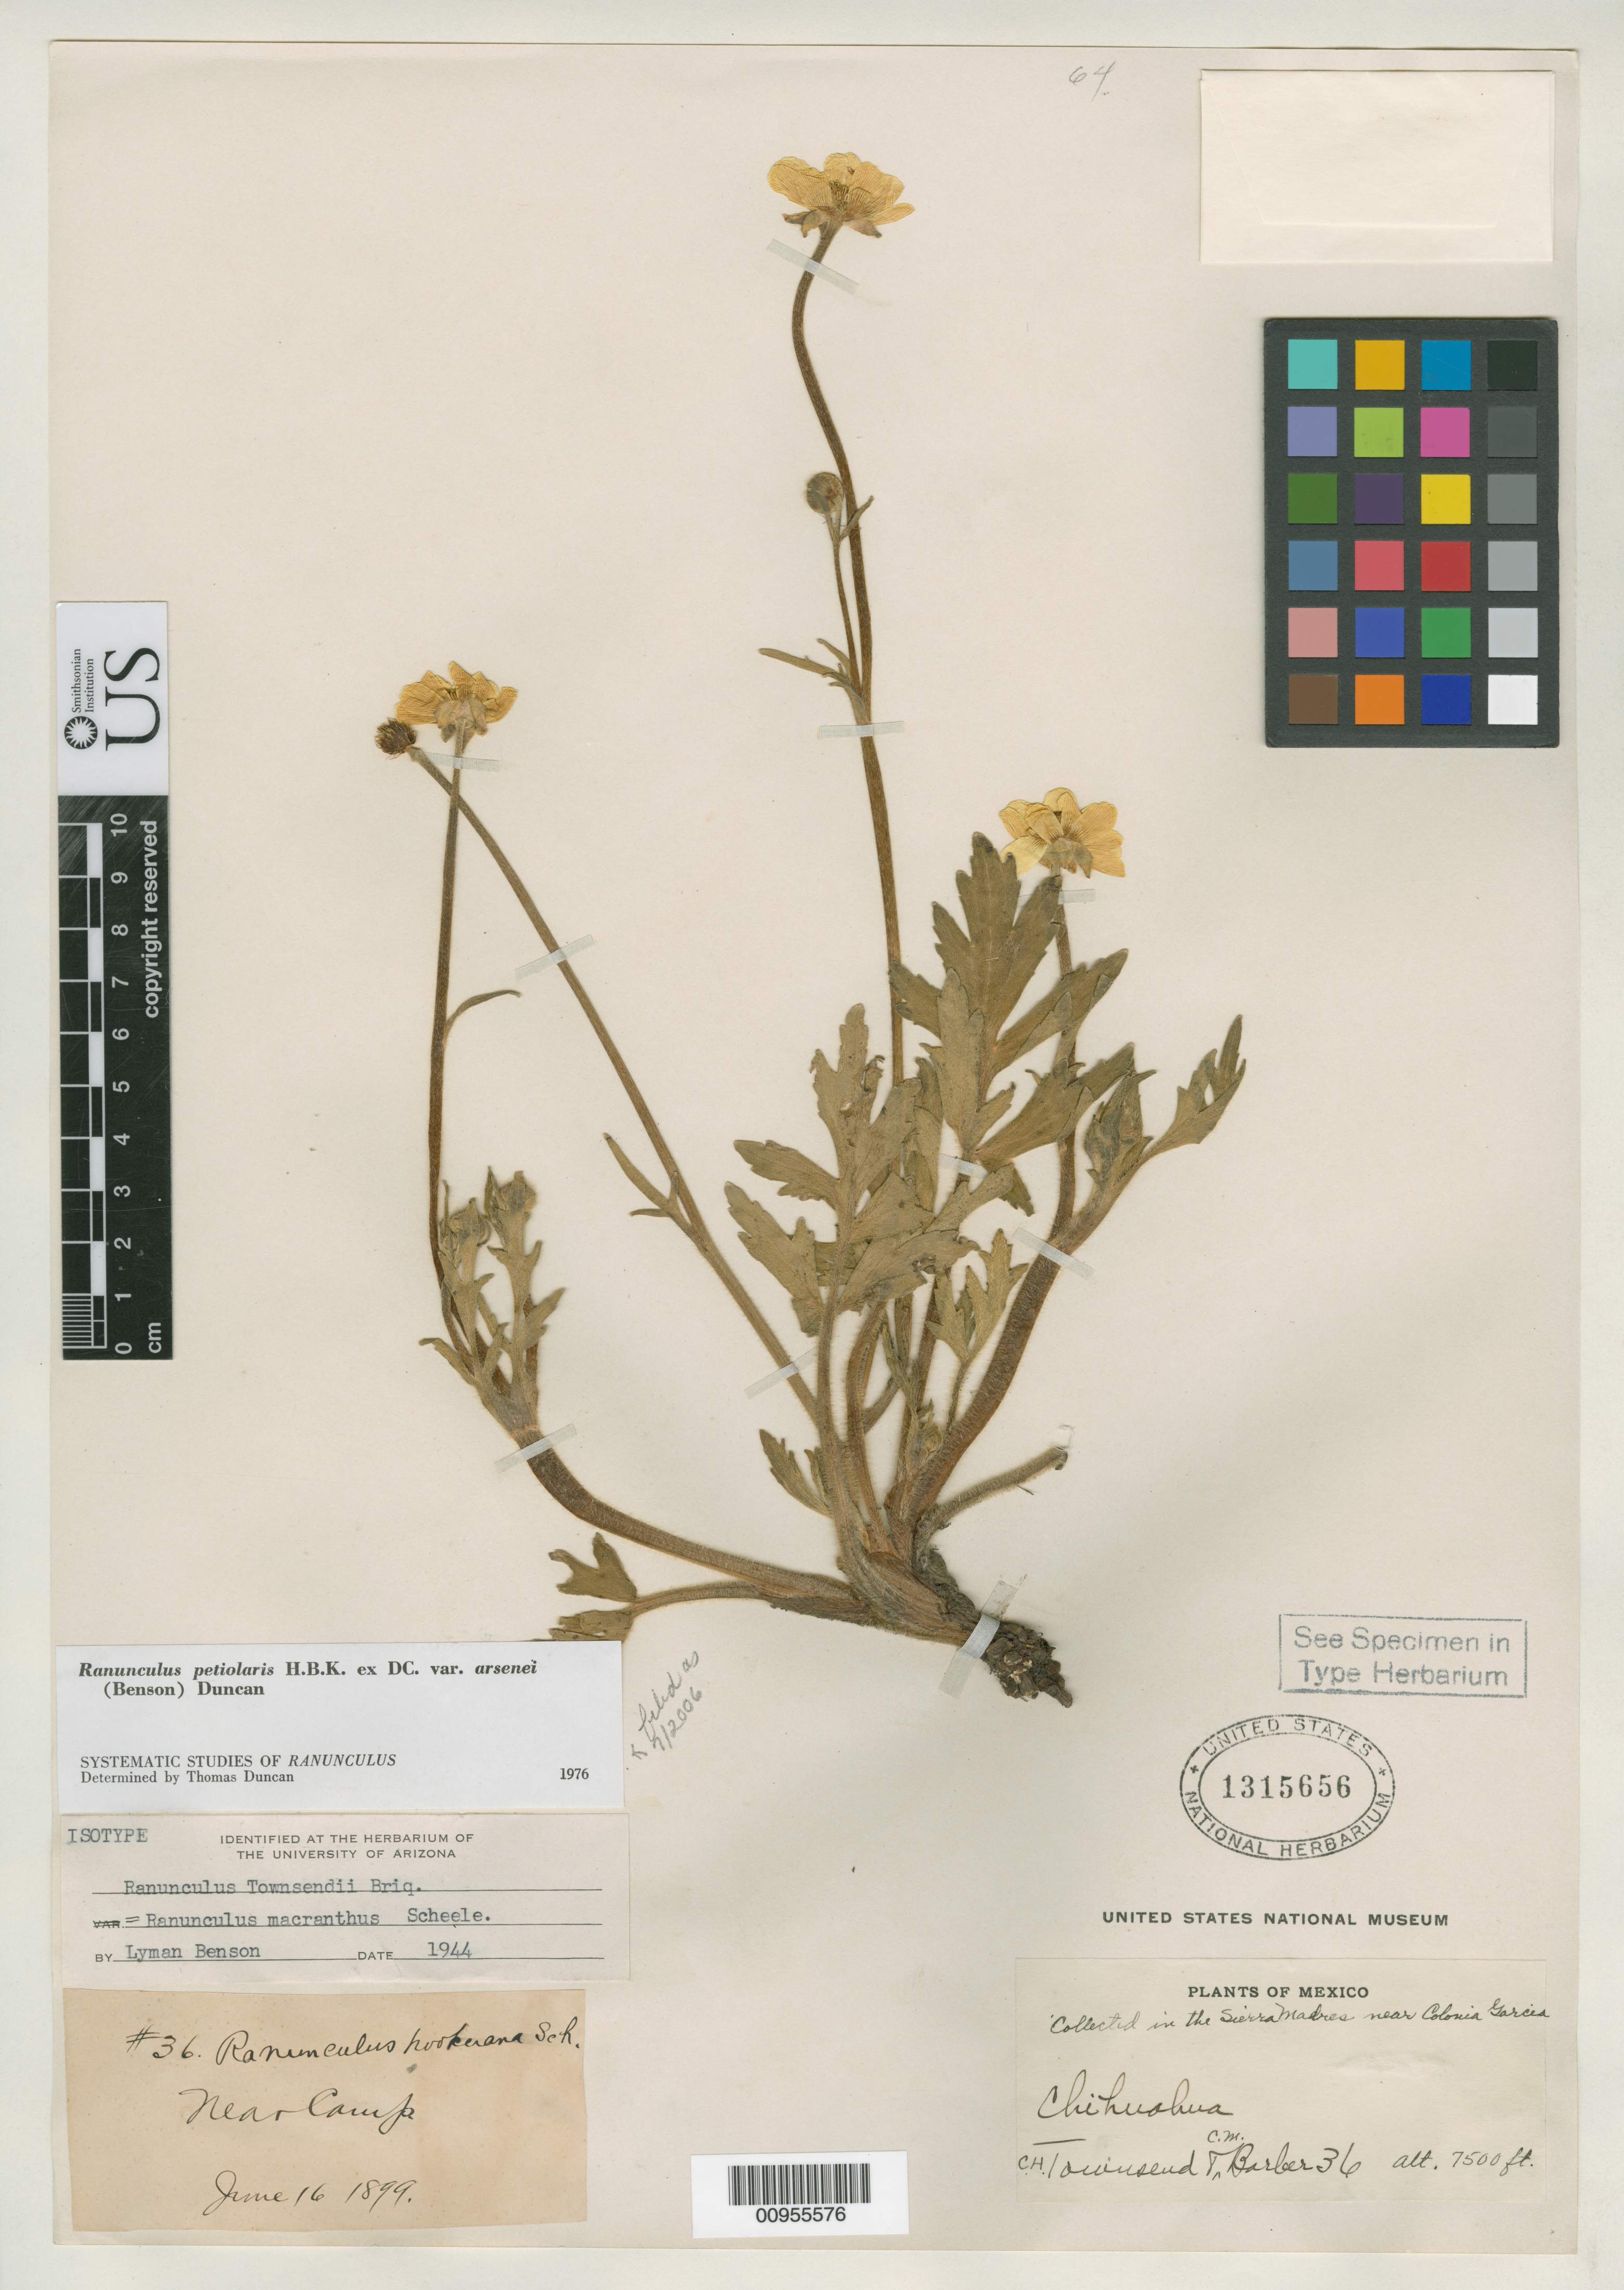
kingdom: Plantae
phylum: Tracheophyta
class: Magnoliopsida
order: Ranunculales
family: Ranunculaceae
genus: Ranunculus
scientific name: Ranunculus townsendii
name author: Briq.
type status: Isotype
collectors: C. H. T. Townsend & C. Barber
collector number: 36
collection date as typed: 16 Jun 1899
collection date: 1899-06-16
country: Mexico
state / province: Chihuahua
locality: Sierra Madres near Colonia Garcia.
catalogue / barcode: US 1315656